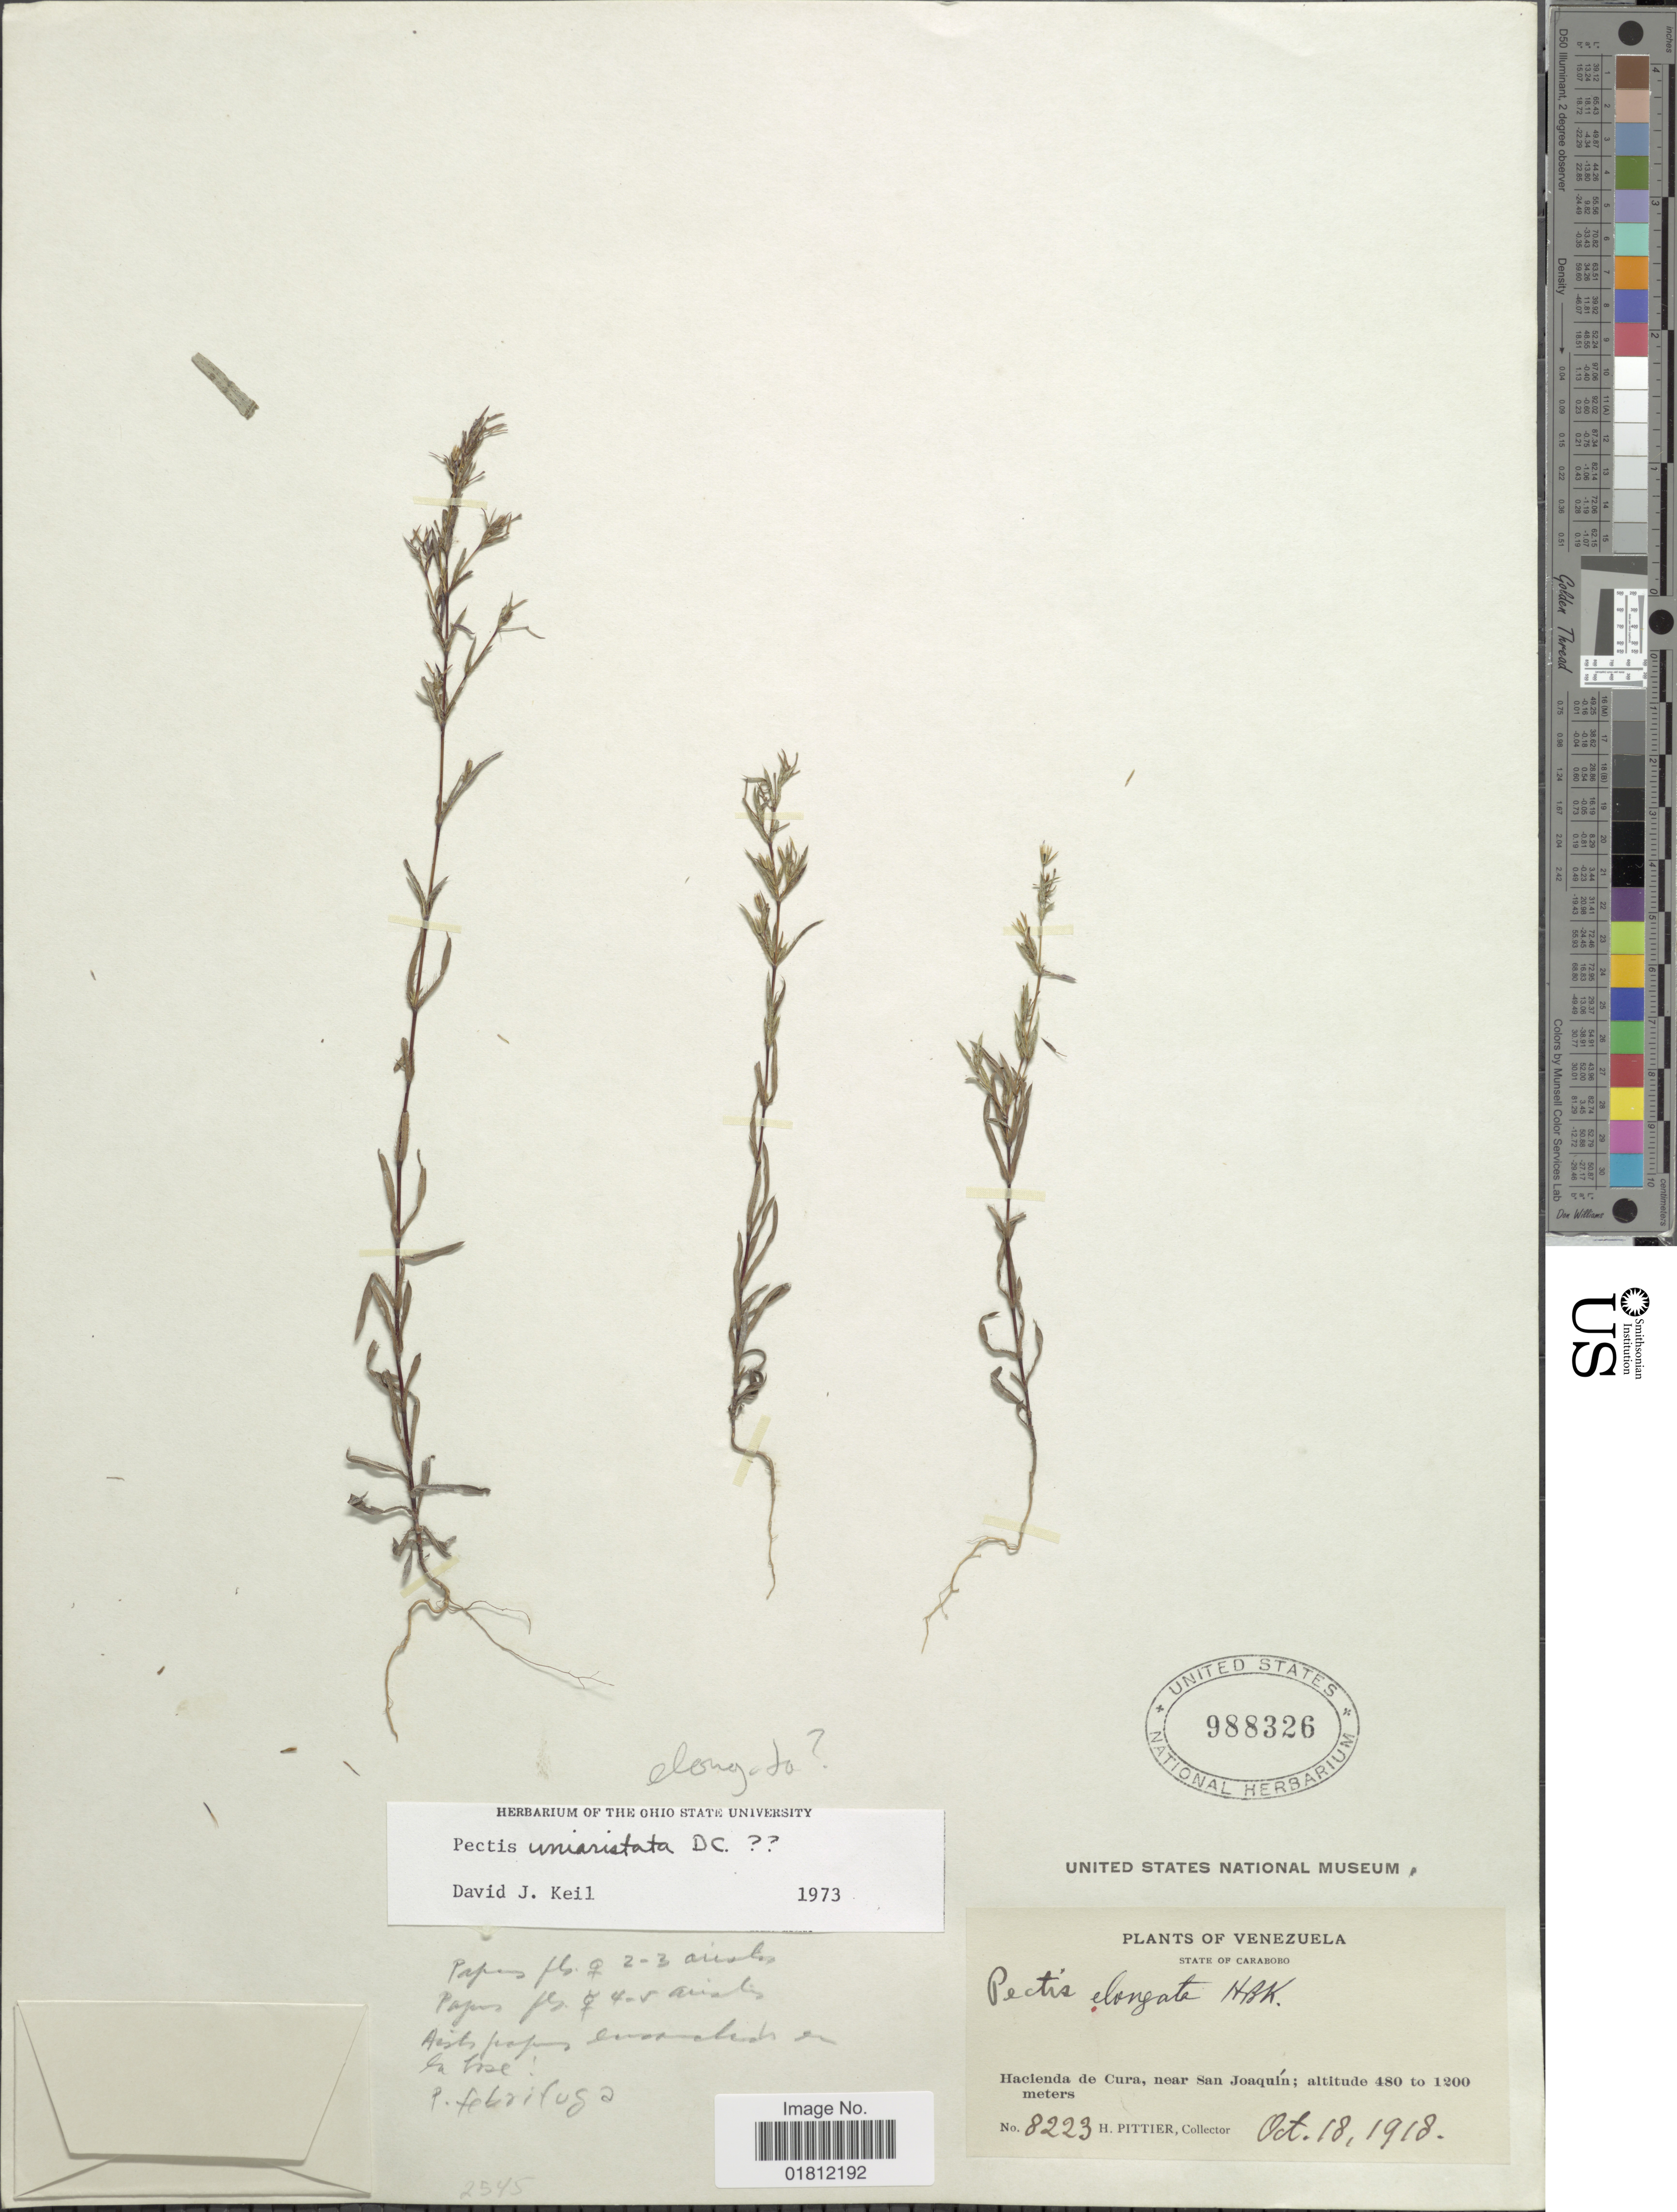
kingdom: Plantae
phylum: Tracheophyta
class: Magnoliopsida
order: Asterales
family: Asteraceae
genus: Pectis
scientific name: Pectis elongata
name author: Kunth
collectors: H. F. Pittier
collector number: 8223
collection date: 1918-10-18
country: Venezuela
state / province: Carabobo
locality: State of Carabobo. Hacienda de Cura, near San Joaquin.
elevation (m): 480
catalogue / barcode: US 988326